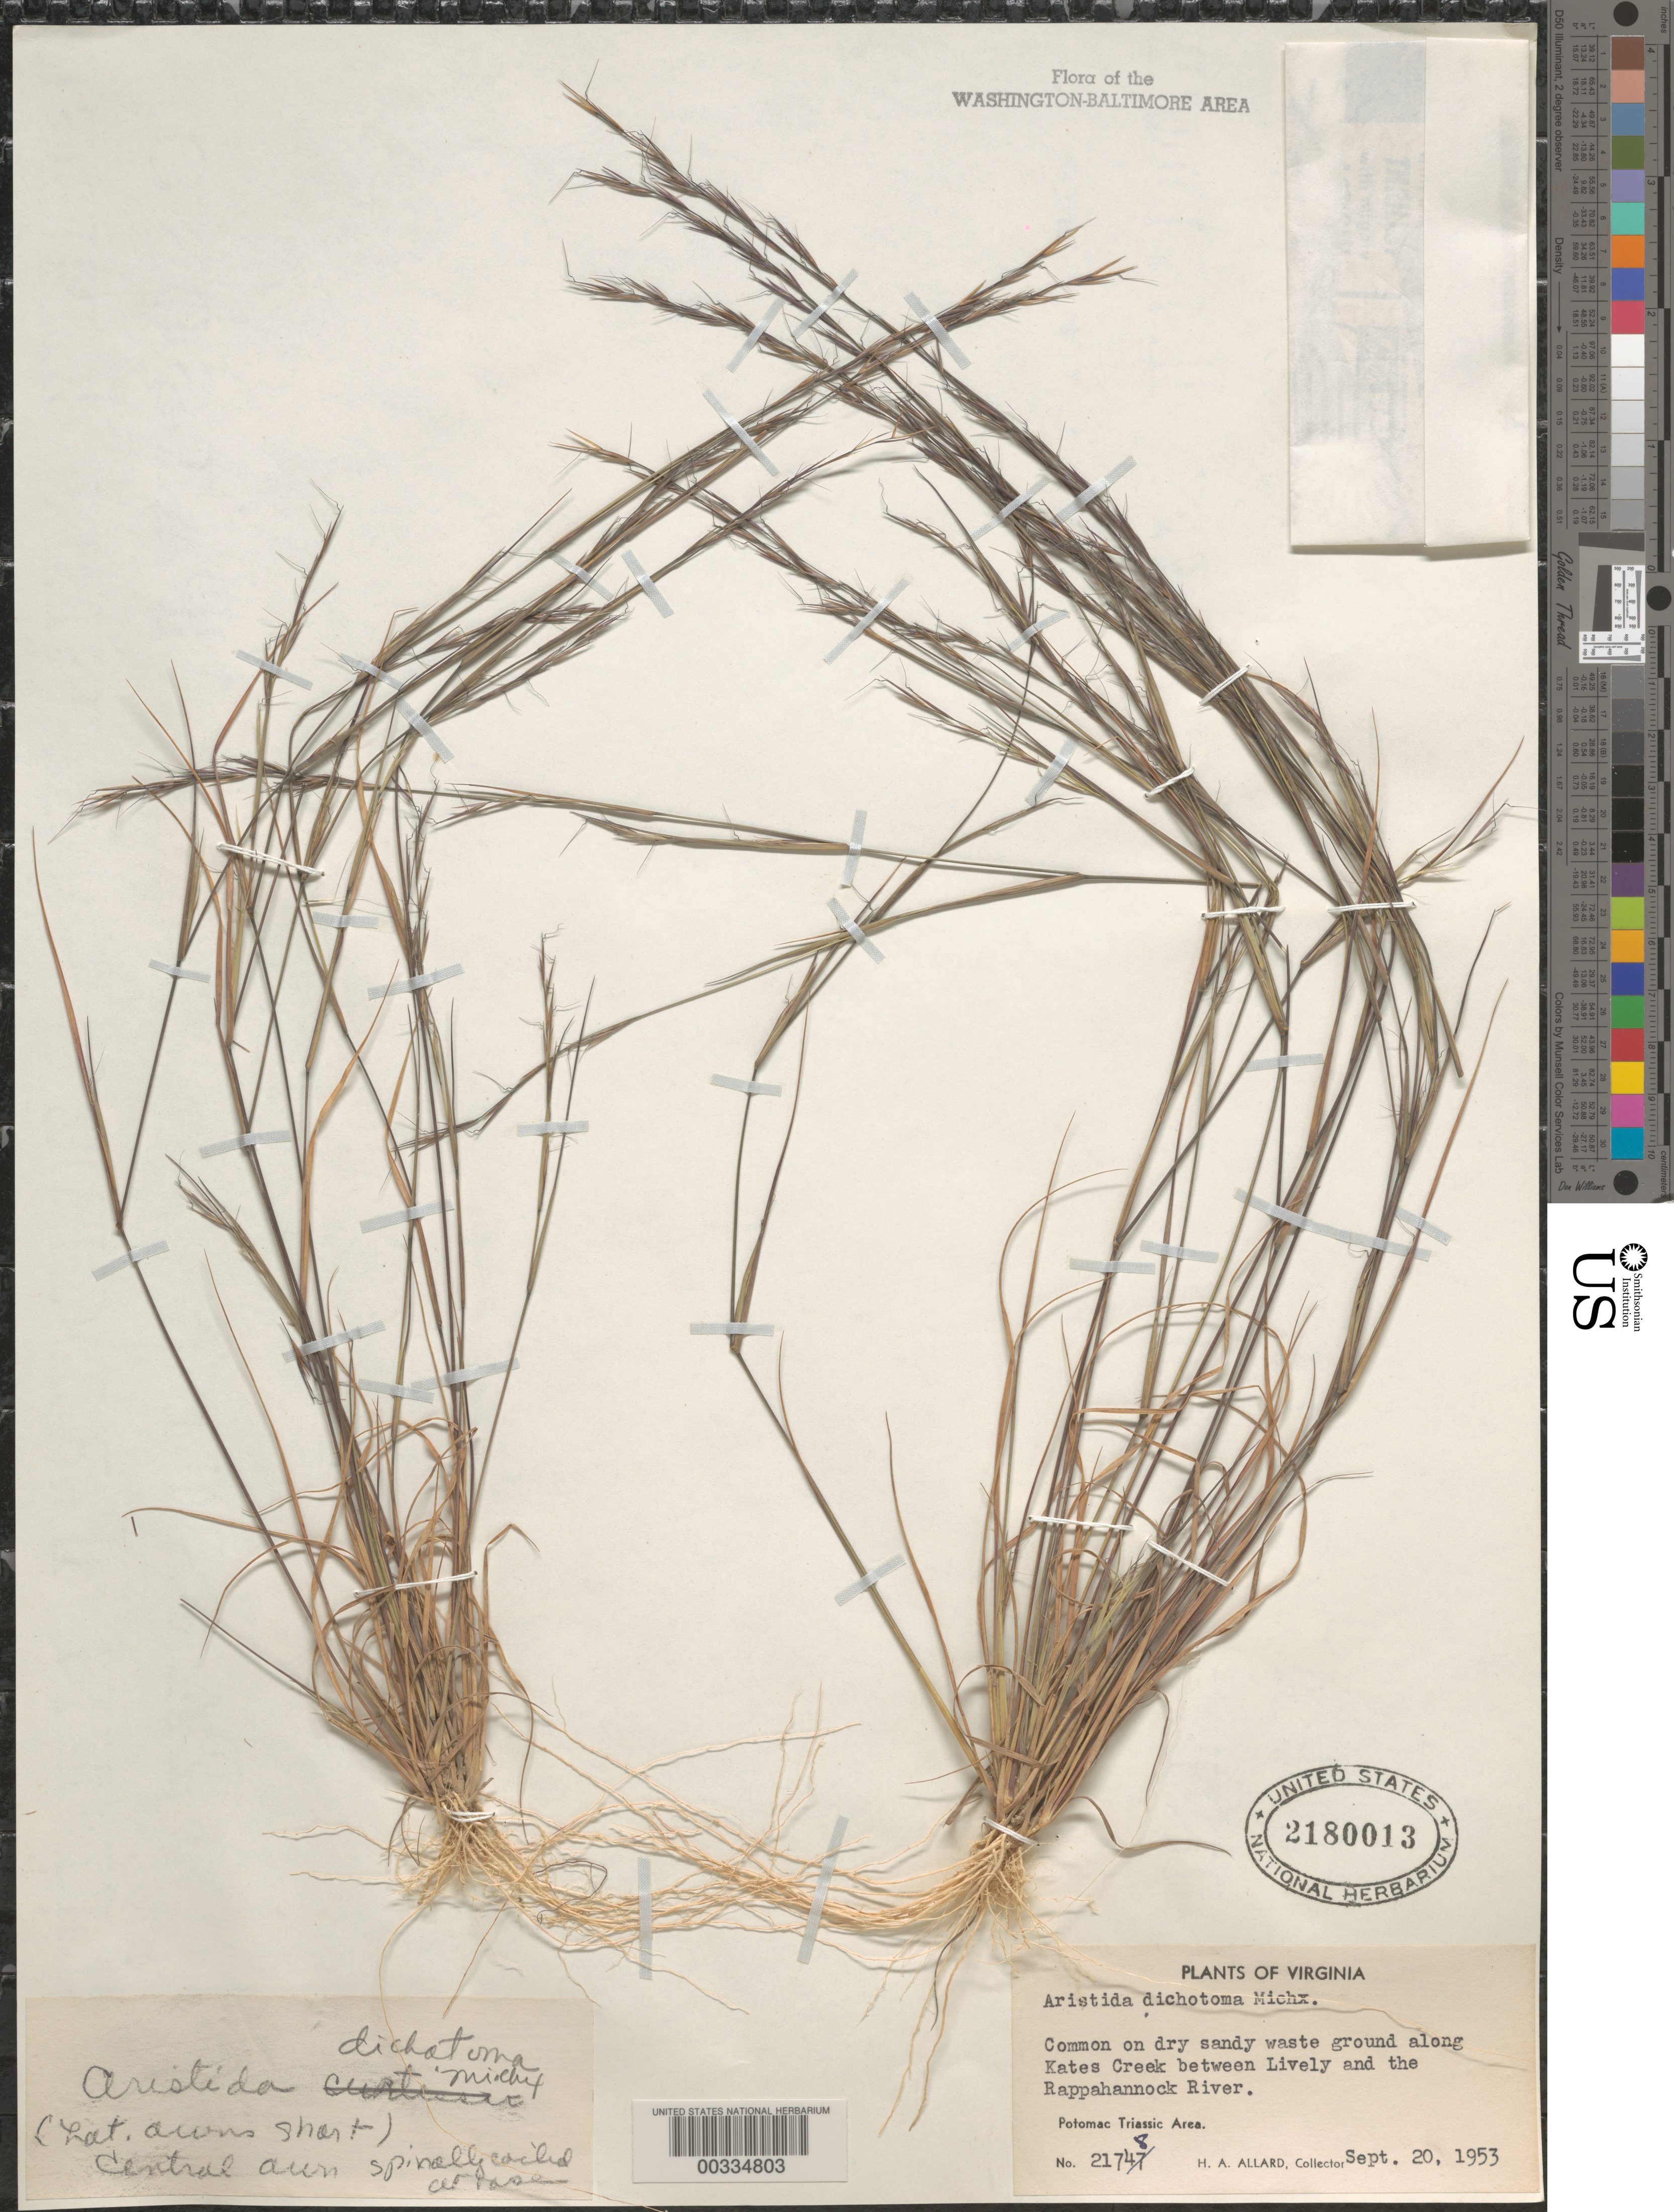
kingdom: Plantae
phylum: Tracheophyta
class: Liliopsida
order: Poales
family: Poaceae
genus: Aristida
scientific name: Aristida dichotoma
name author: Michx.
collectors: H. A. Allard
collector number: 21748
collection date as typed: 20 Sep 1953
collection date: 1953-09-20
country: United States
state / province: Virginia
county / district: Lancaster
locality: Kates Creek, between Lively and Rappahannock River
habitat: On dry sandy waste ground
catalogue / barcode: US 2180013